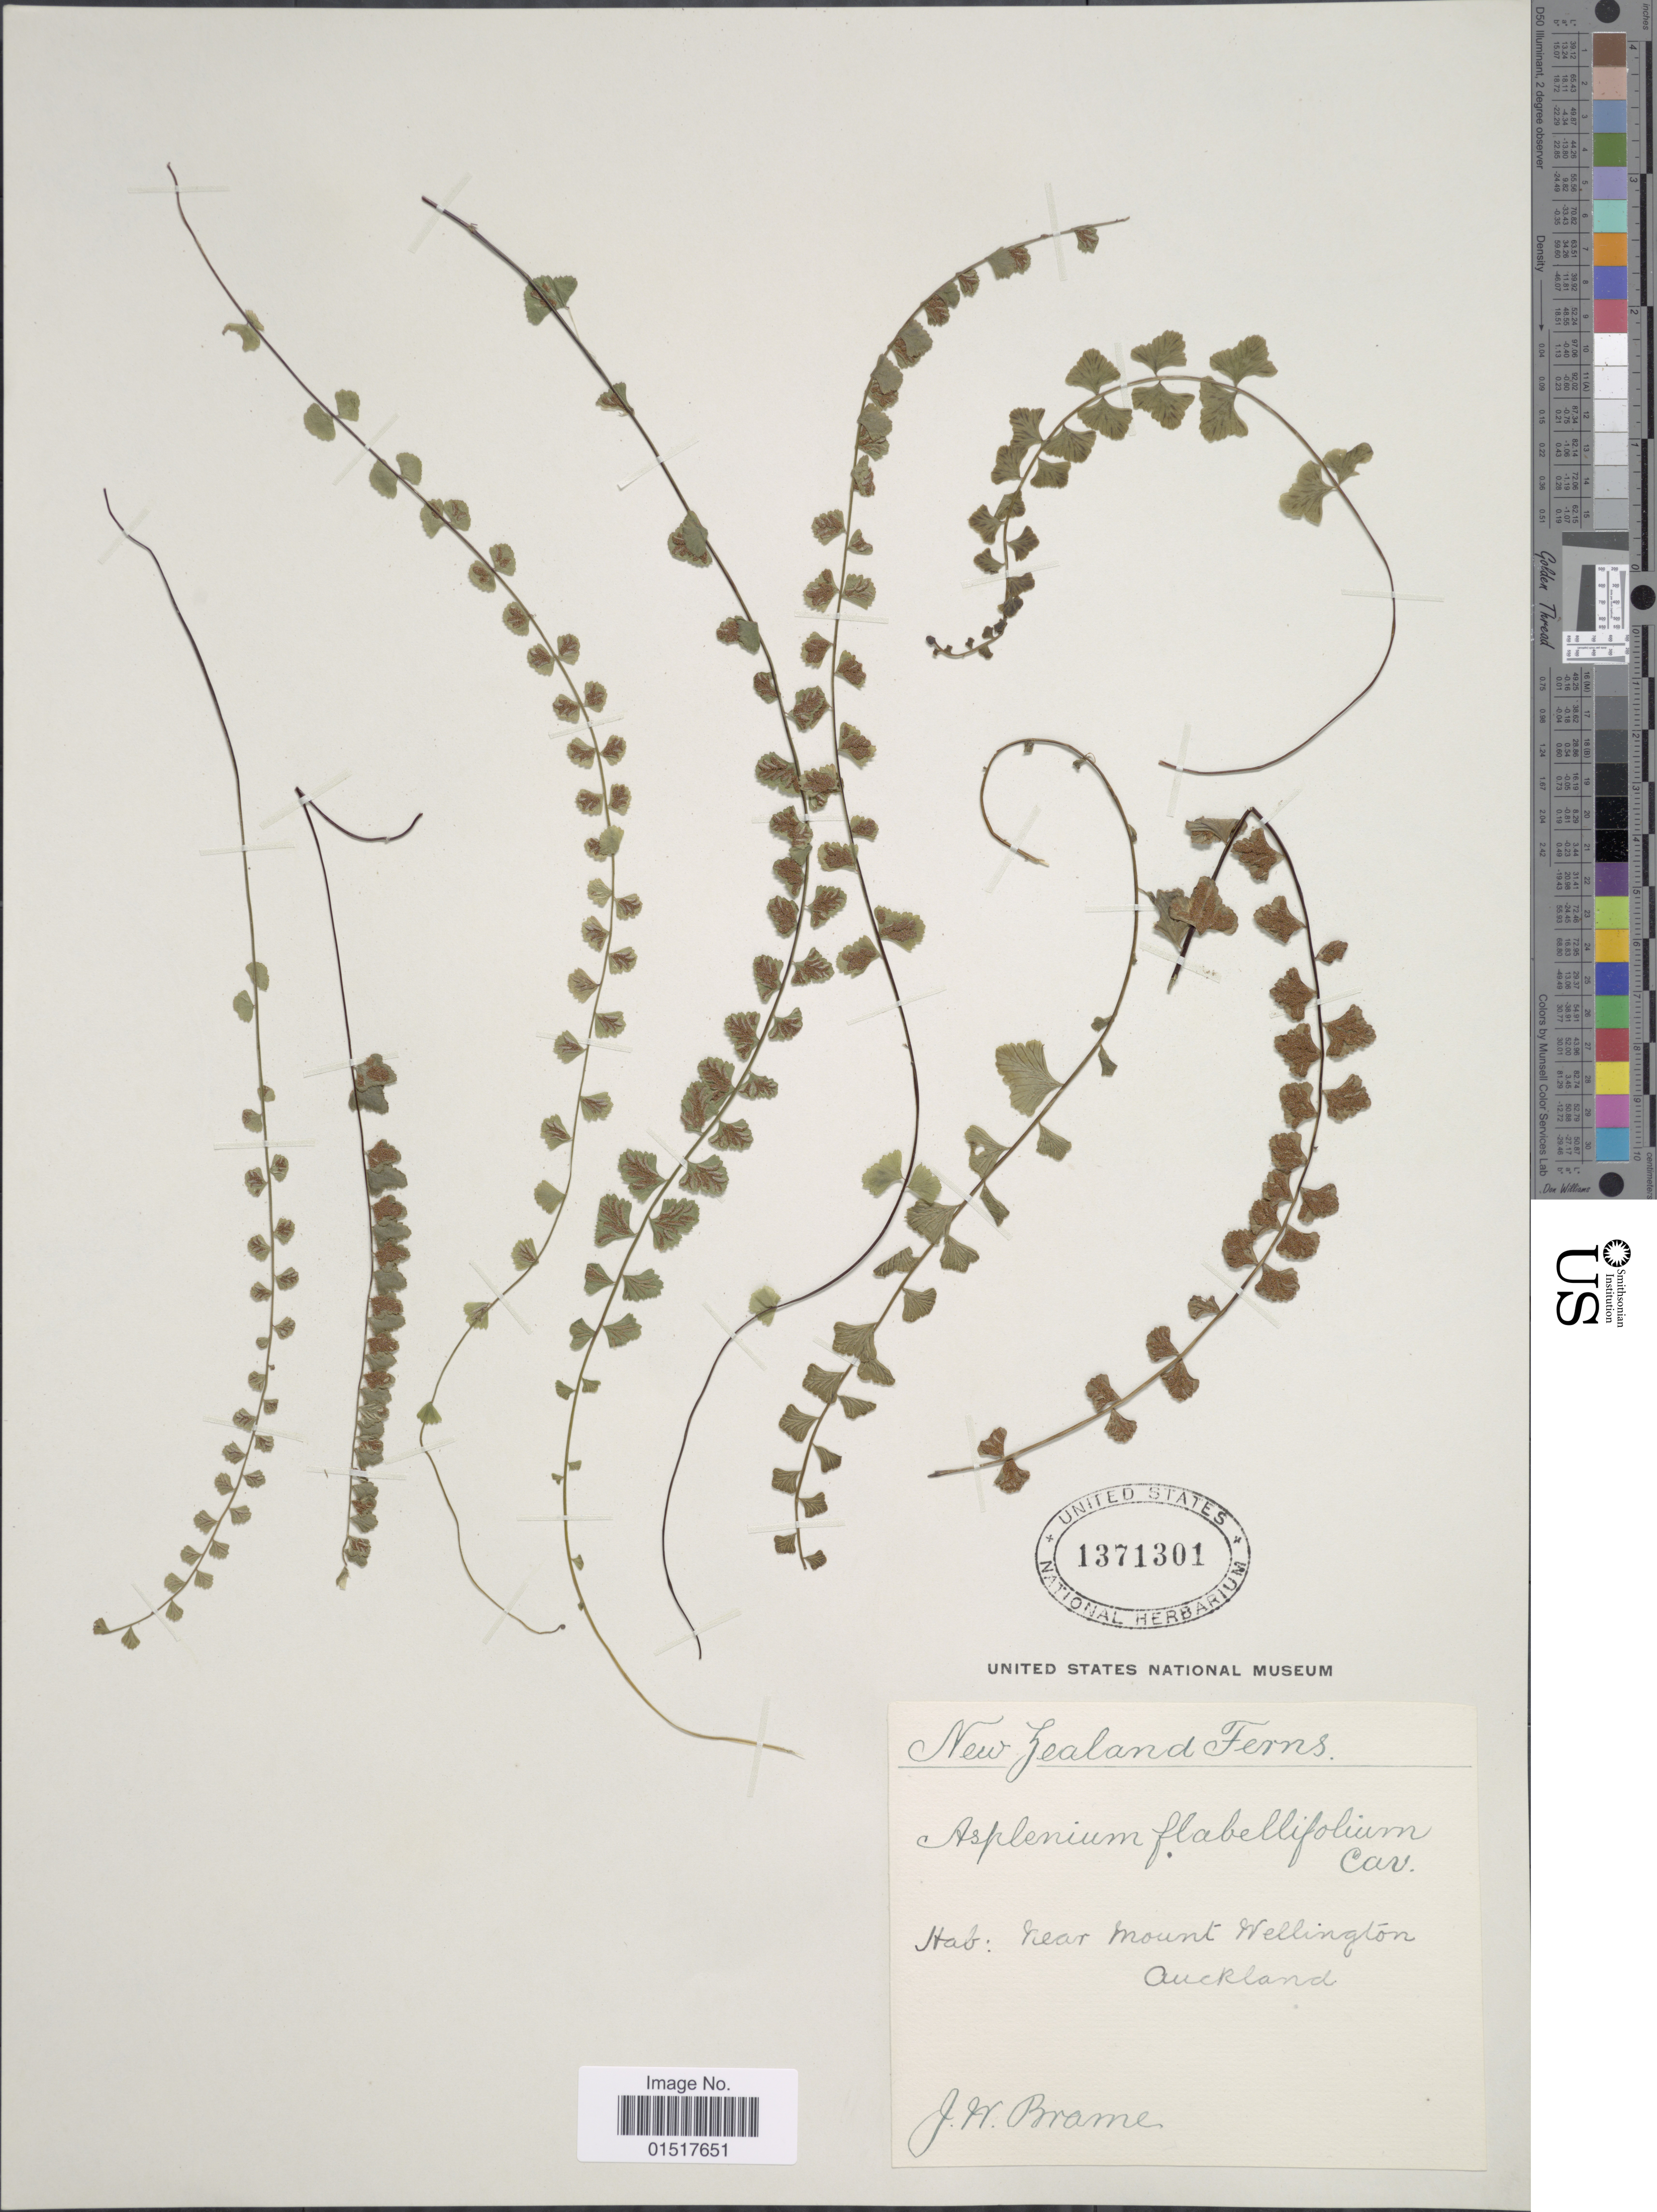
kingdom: Plantae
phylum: Tracheophyta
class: Polypodiopsida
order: Polypodiales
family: Aspleniaceae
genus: Asplenium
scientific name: Asplenium flabellifolium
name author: Cav.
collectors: J. Brame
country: New Zealand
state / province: Auckland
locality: Near Mount Wellington.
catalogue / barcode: US 1371301